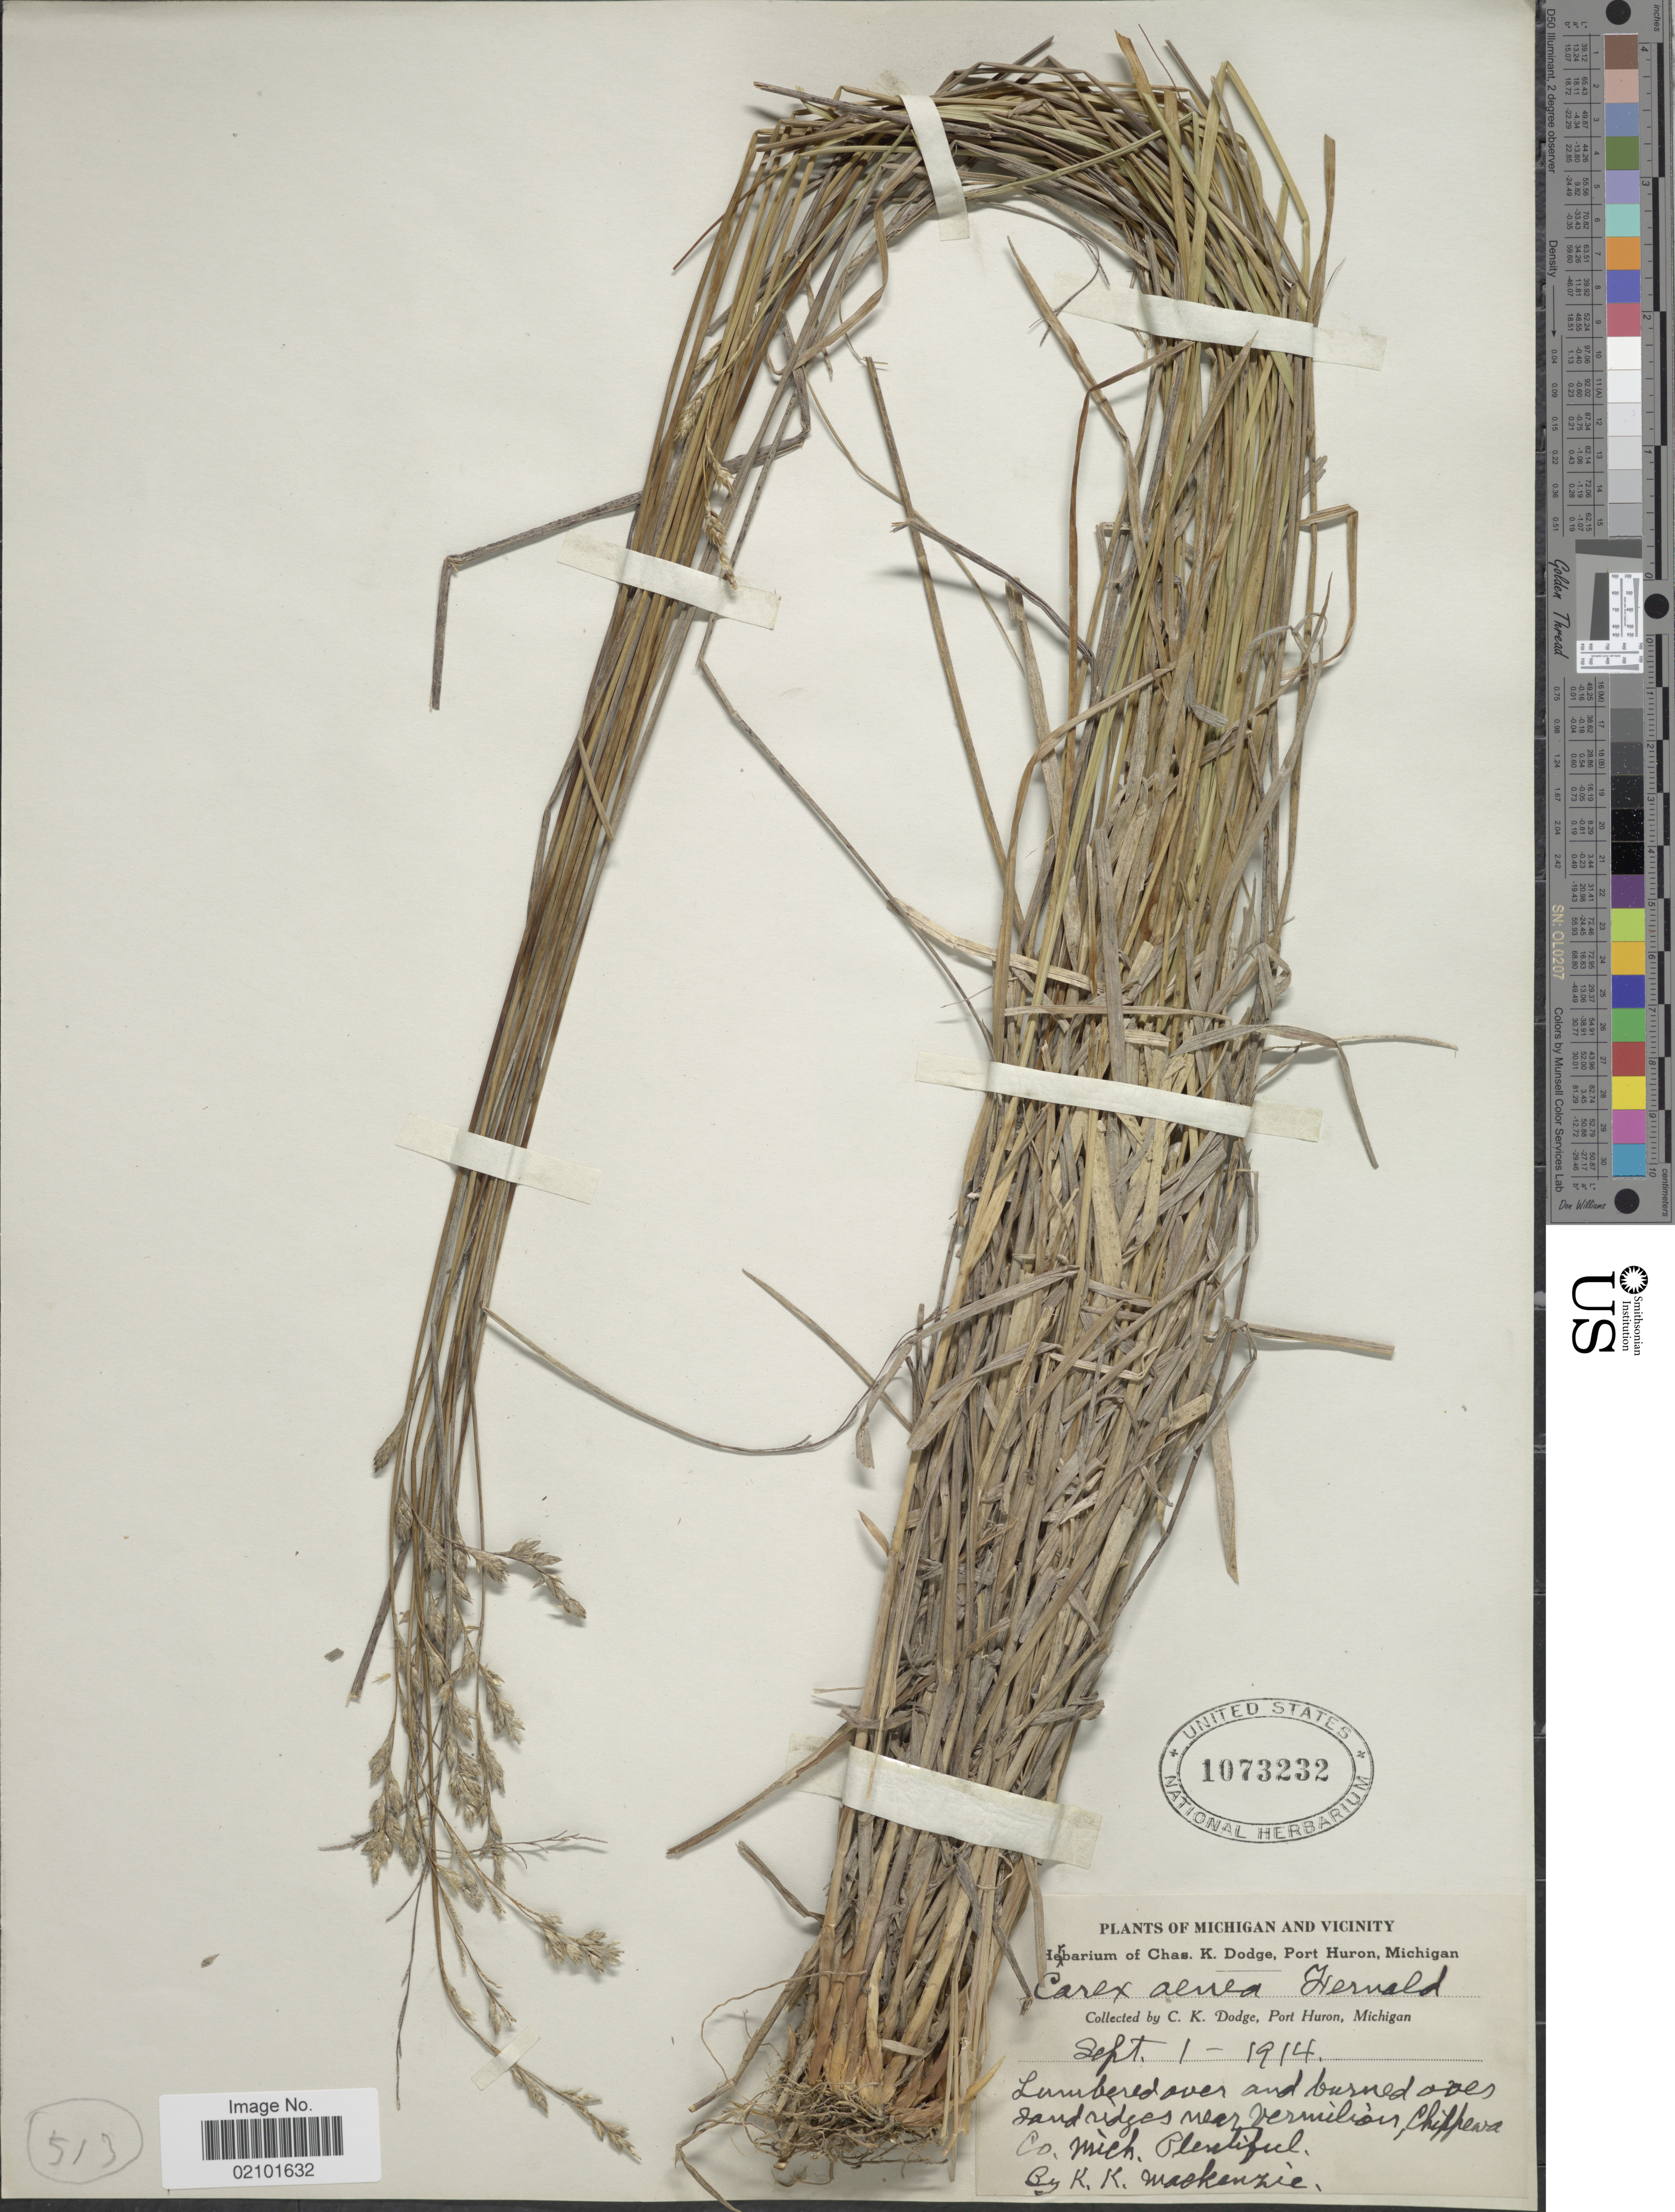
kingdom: Plantae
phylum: Tracheophyta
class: Liliopsida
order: Poales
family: Cyperaceae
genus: Carex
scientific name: Carex foenea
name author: Willd.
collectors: C. K. Dodge & K. Mackenzie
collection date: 1914-09-01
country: United States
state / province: Michigan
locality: Michigan and vicinity. Near Vermilion, Chippewa Co.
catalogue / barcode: US 1073232